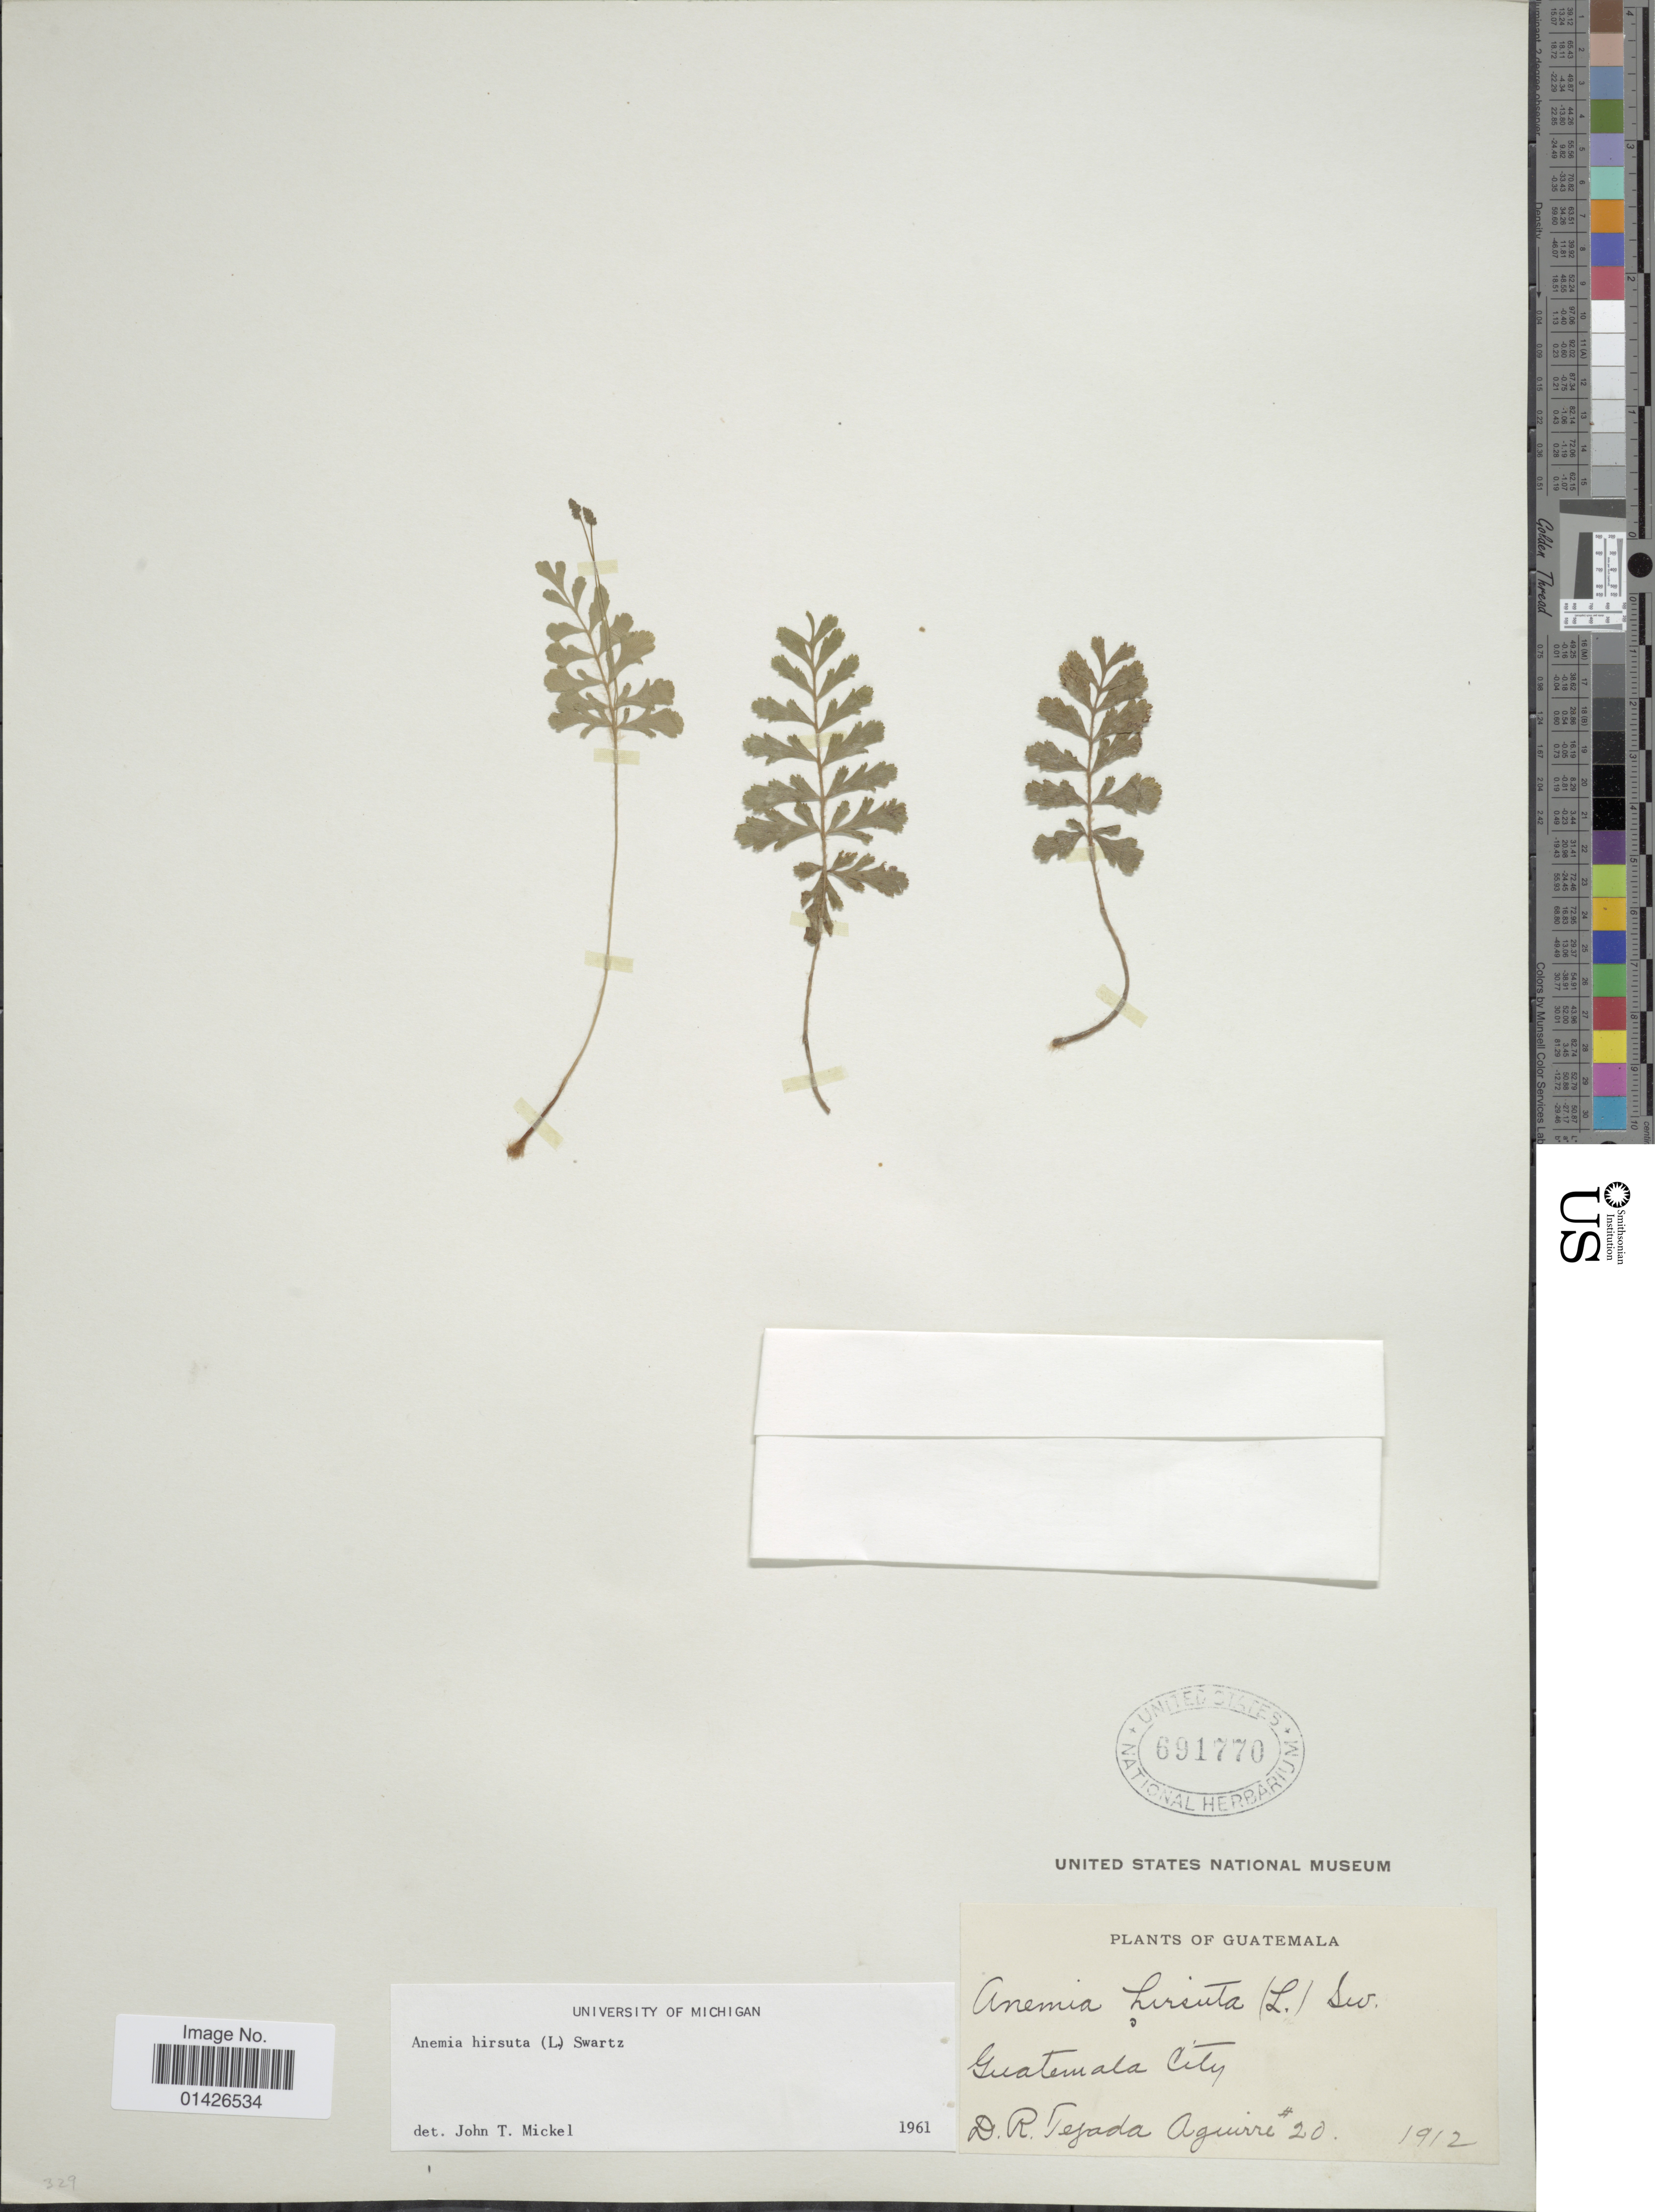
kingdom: Plantae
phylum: Tracheophyta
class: Polypodiopsida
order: Schizaeales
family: Anemiaceae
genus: Anemia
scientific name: Anemia hirsuta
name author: (L.) Sw.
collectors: R. Aguirre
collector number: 20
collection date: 1912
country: Guatemala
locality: Guatemala City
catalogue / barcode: US 691770